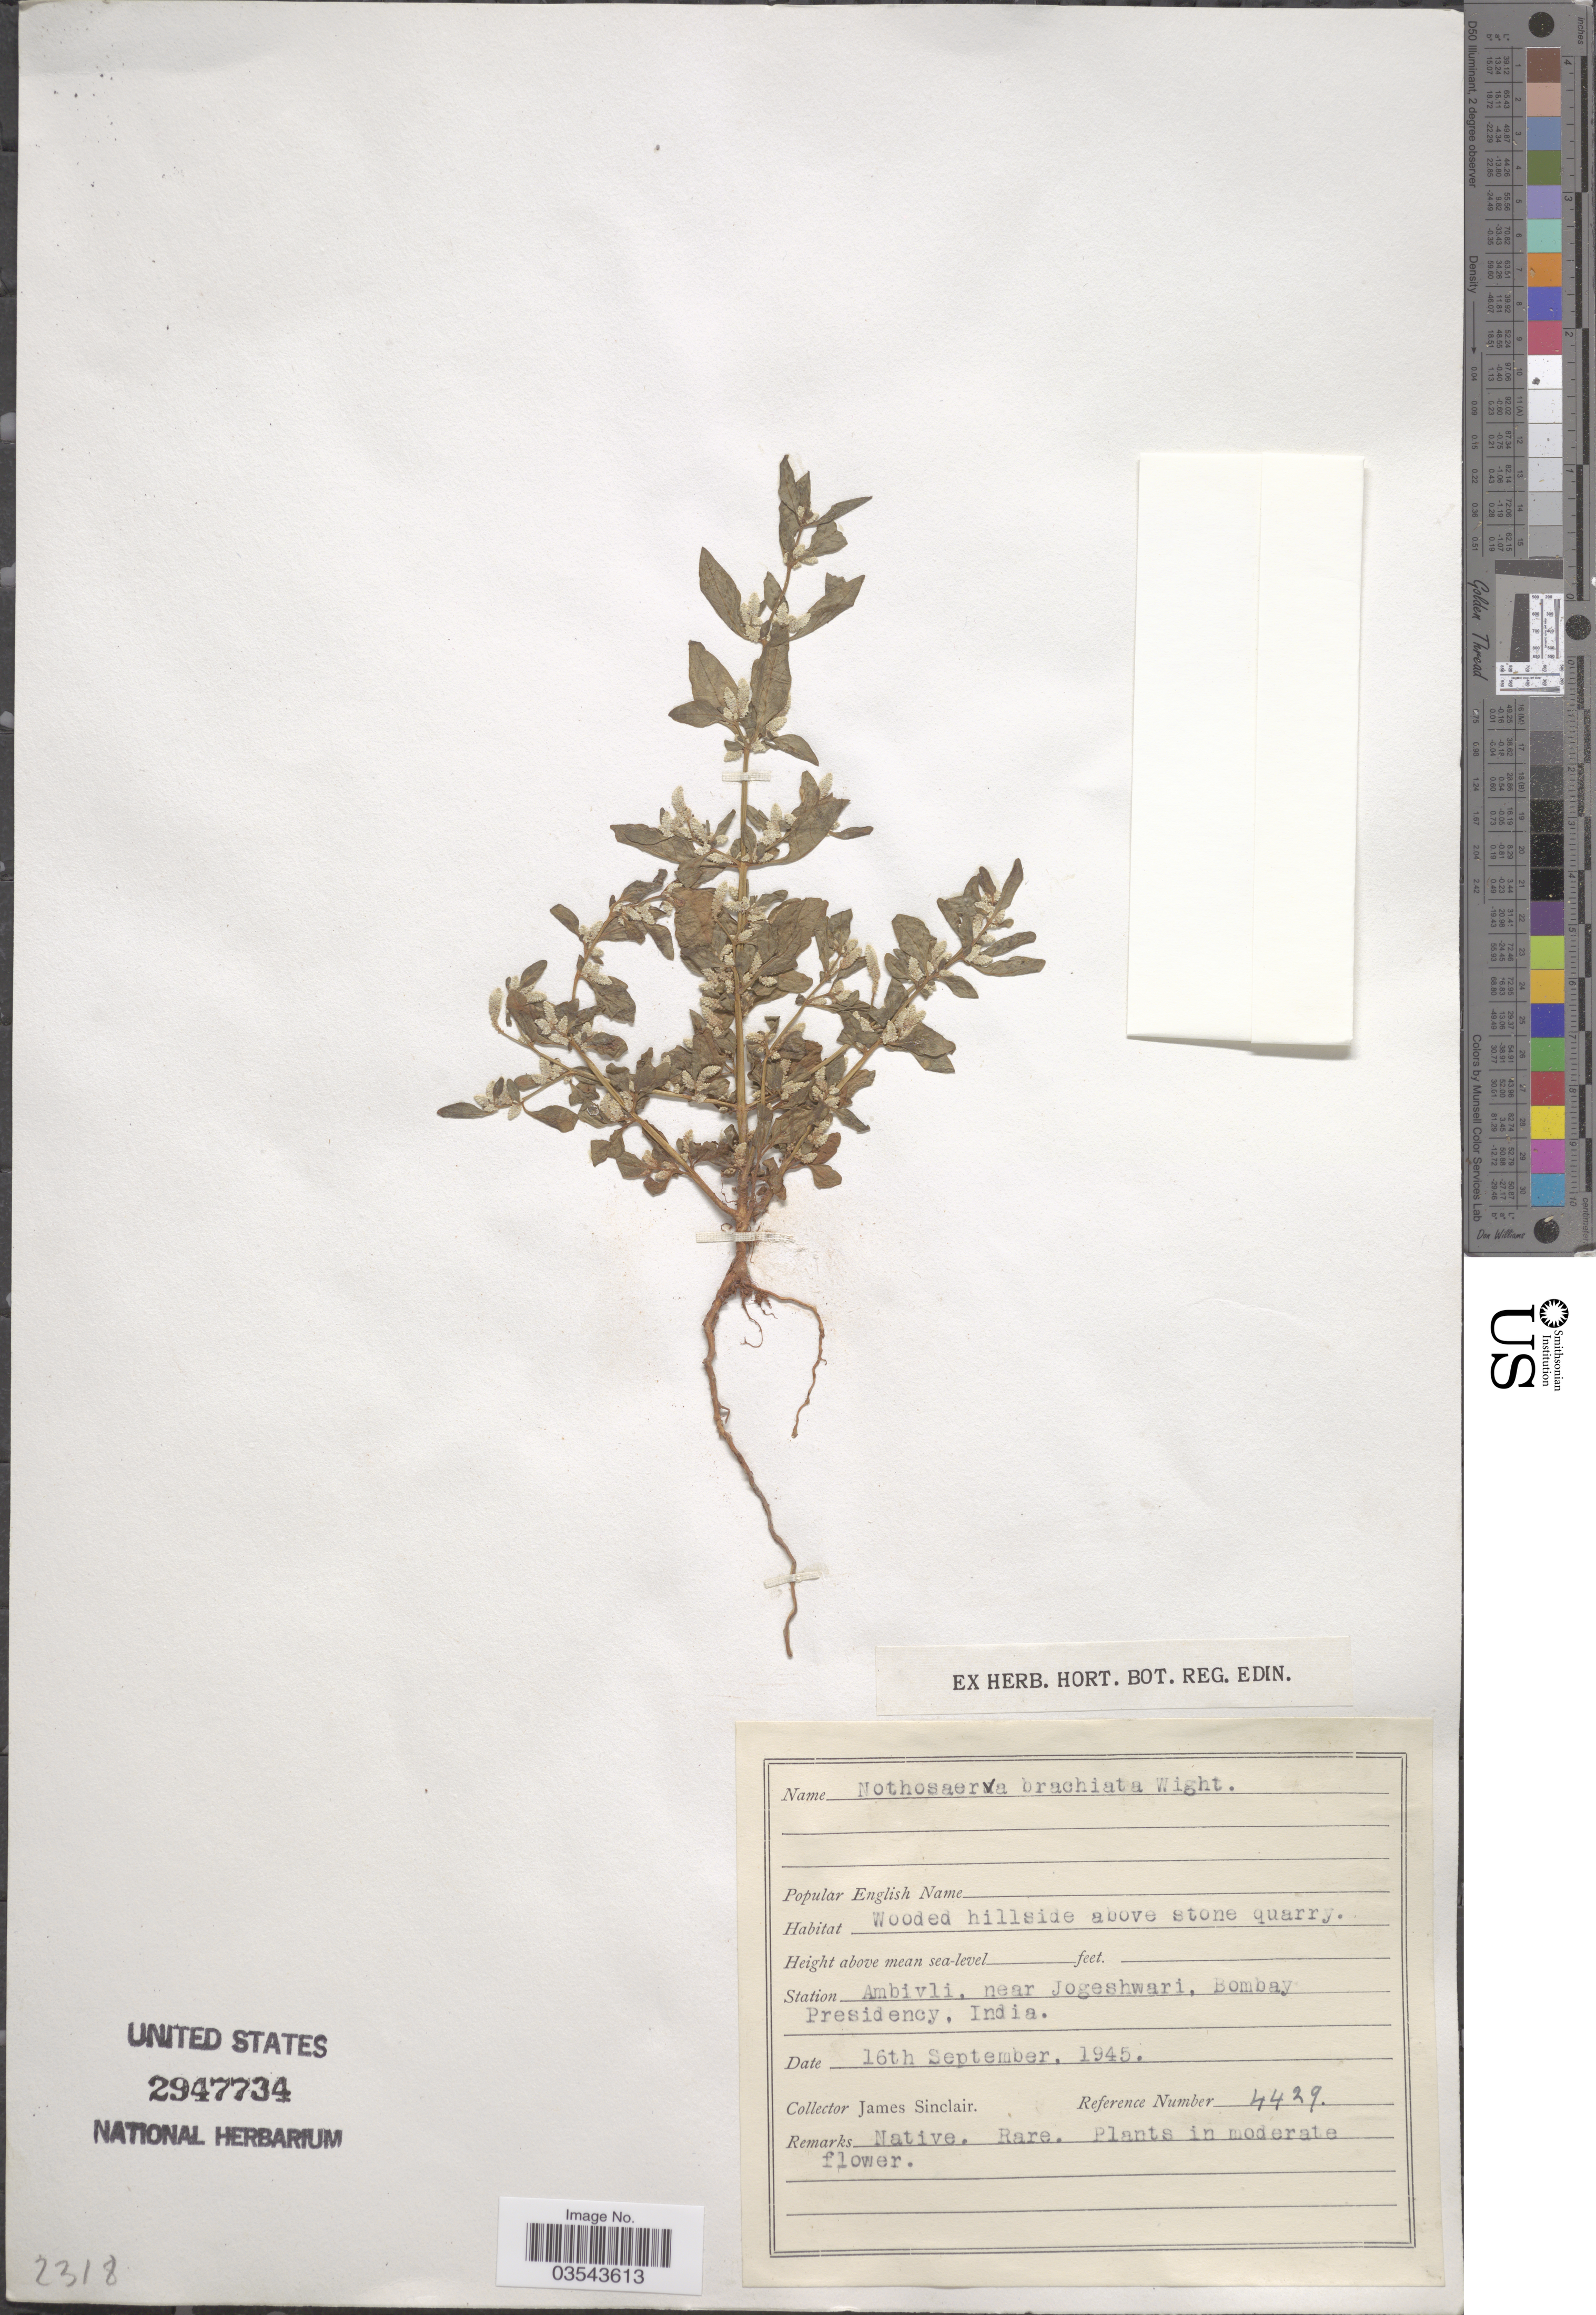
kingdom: Plantae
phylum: Tracheophyta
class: Magnoliopsida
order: Caryophyllales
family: Amaranthaceae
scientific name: Nothosaerua brachiata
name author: Baill.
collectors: J. Sinclair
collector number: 4429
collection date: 1945-09-16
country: India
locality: Station Ambivli, near Jogeshwari, Bombay Presidency.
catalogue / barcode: US 2947734